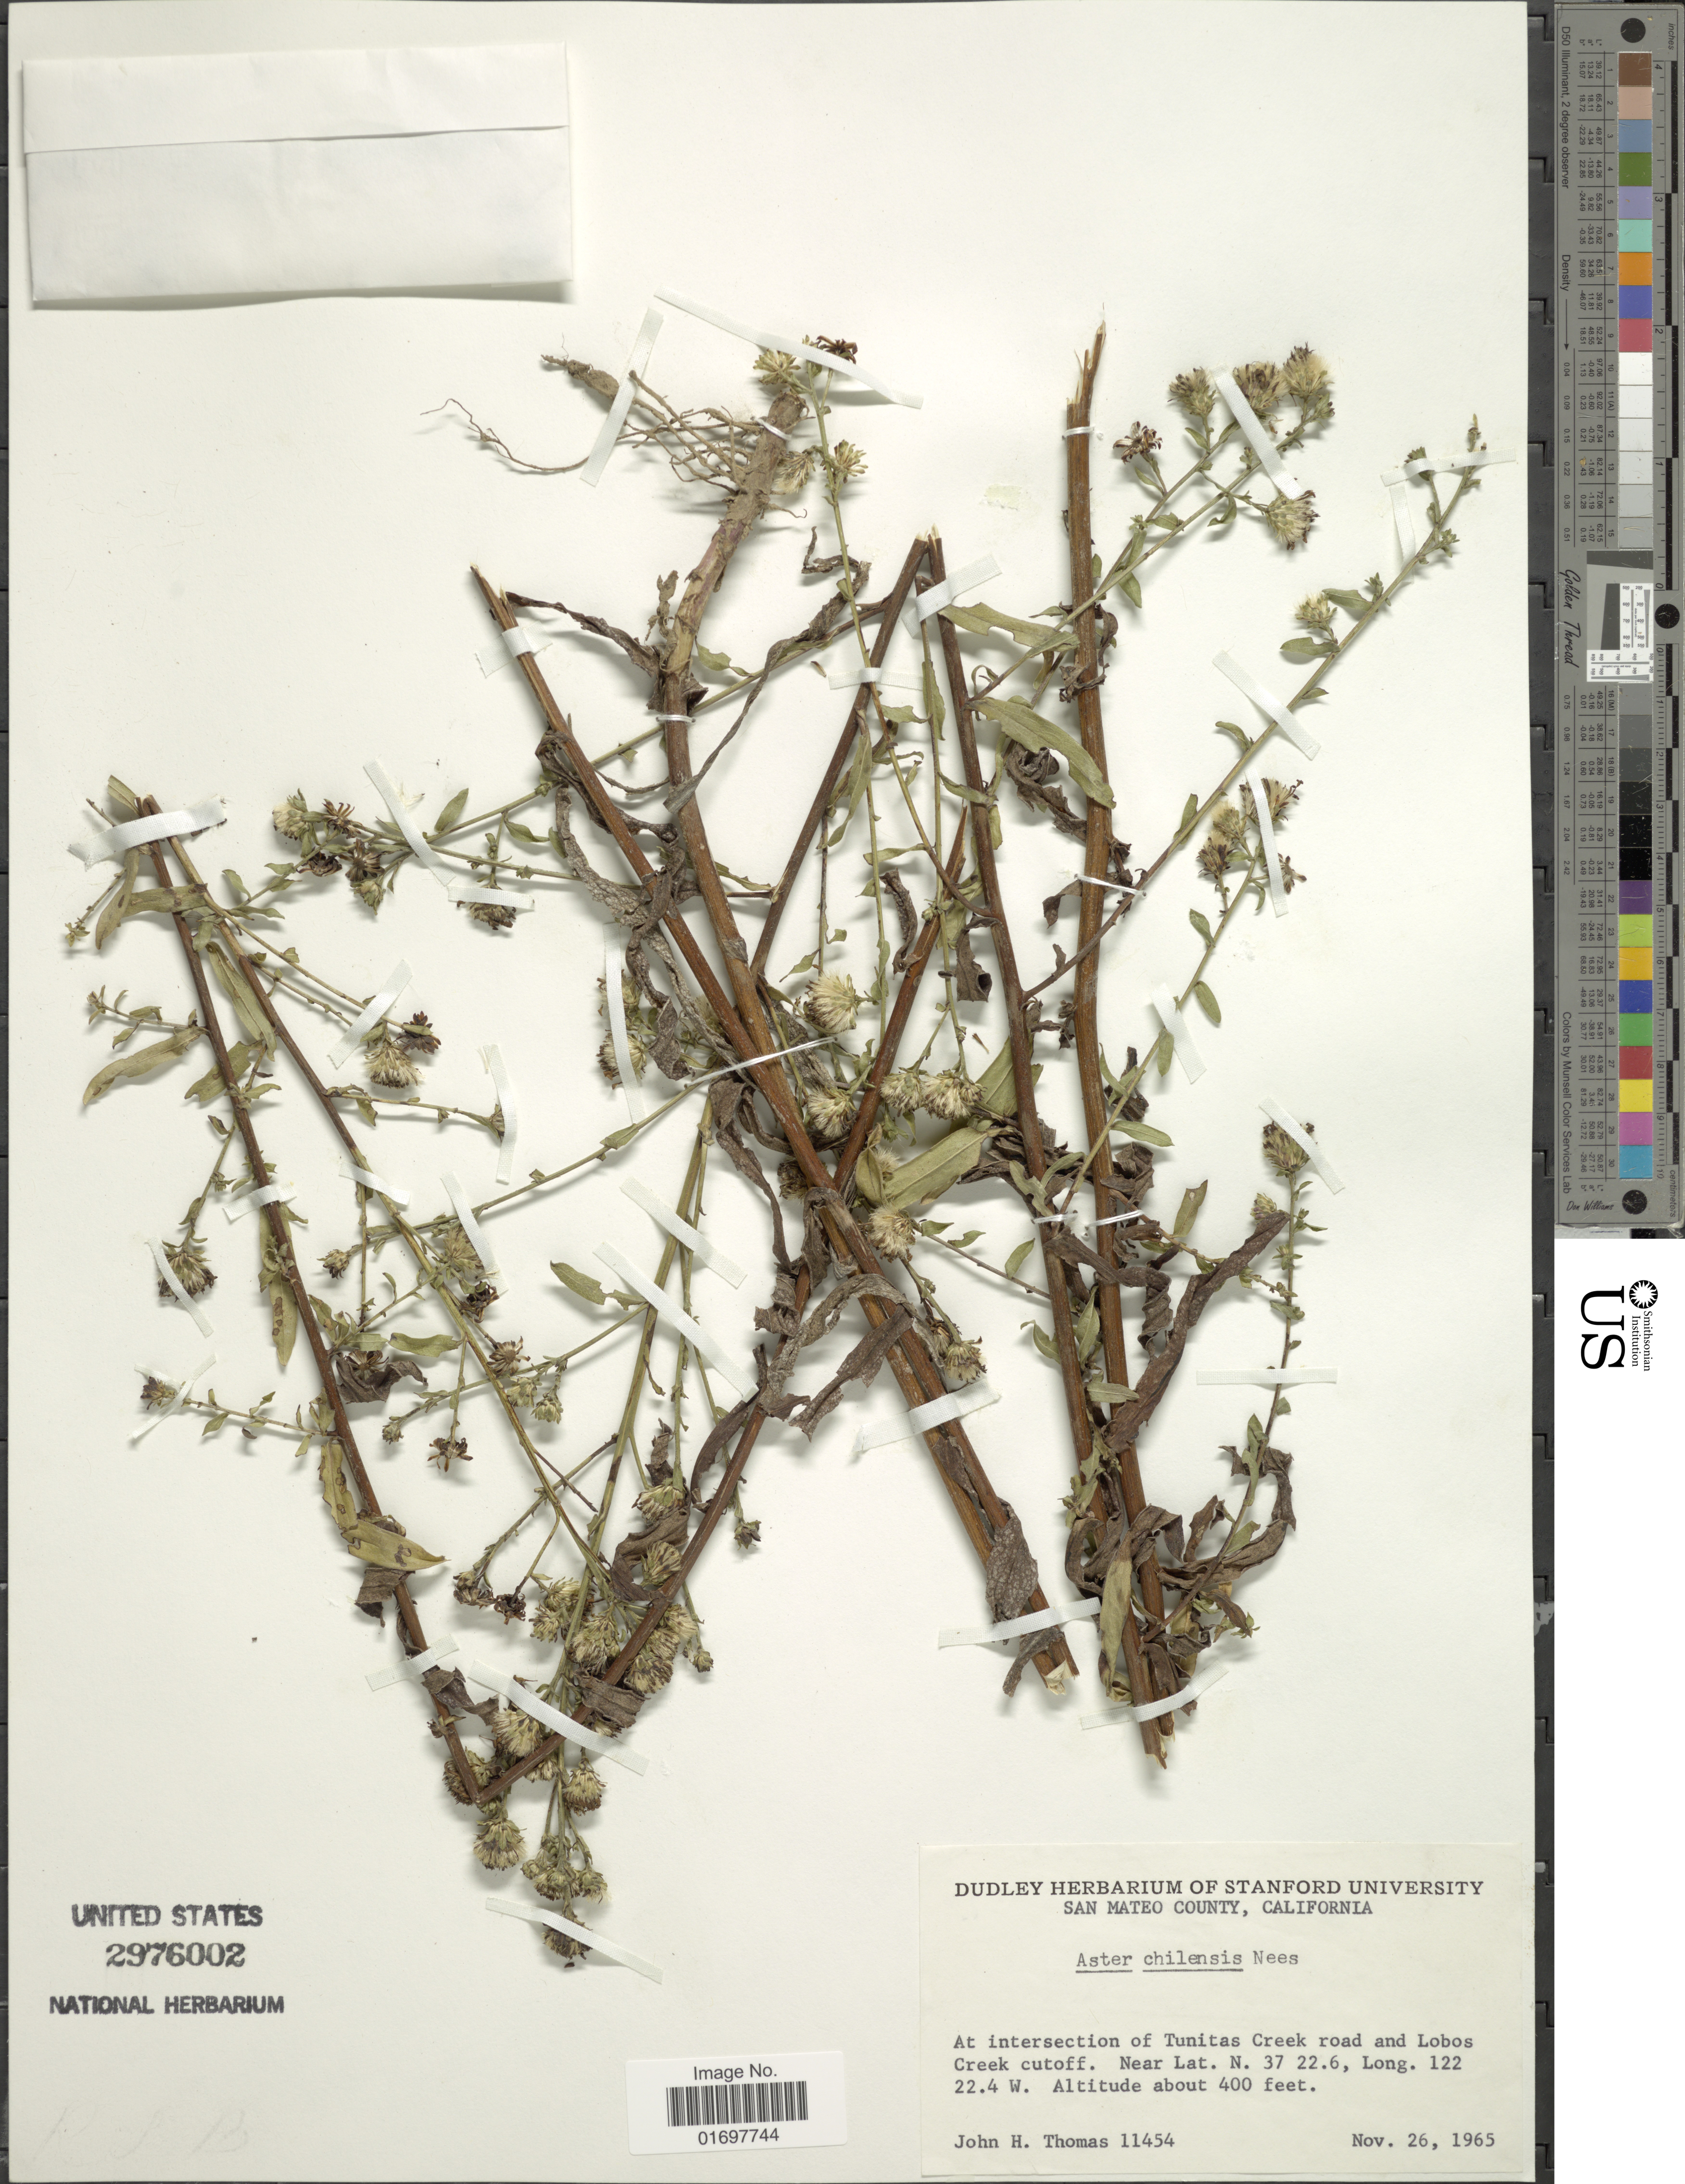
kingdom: Plantae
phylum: Tracheophyta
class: Magnoliopsida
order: Asterales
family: Asteraceae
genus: Symphyotrichum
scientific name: Symphyotrichum chilense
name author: (Nees) G.L. Nesom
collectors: J. H. Thomas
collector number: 11454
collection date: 1965-11-26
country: United States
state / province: California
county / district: San Mateo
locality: San Mateo County, California, At intersection of Tunitas reek road and Lobos Creek cutoff.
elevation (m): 122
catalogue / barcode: US 2976002